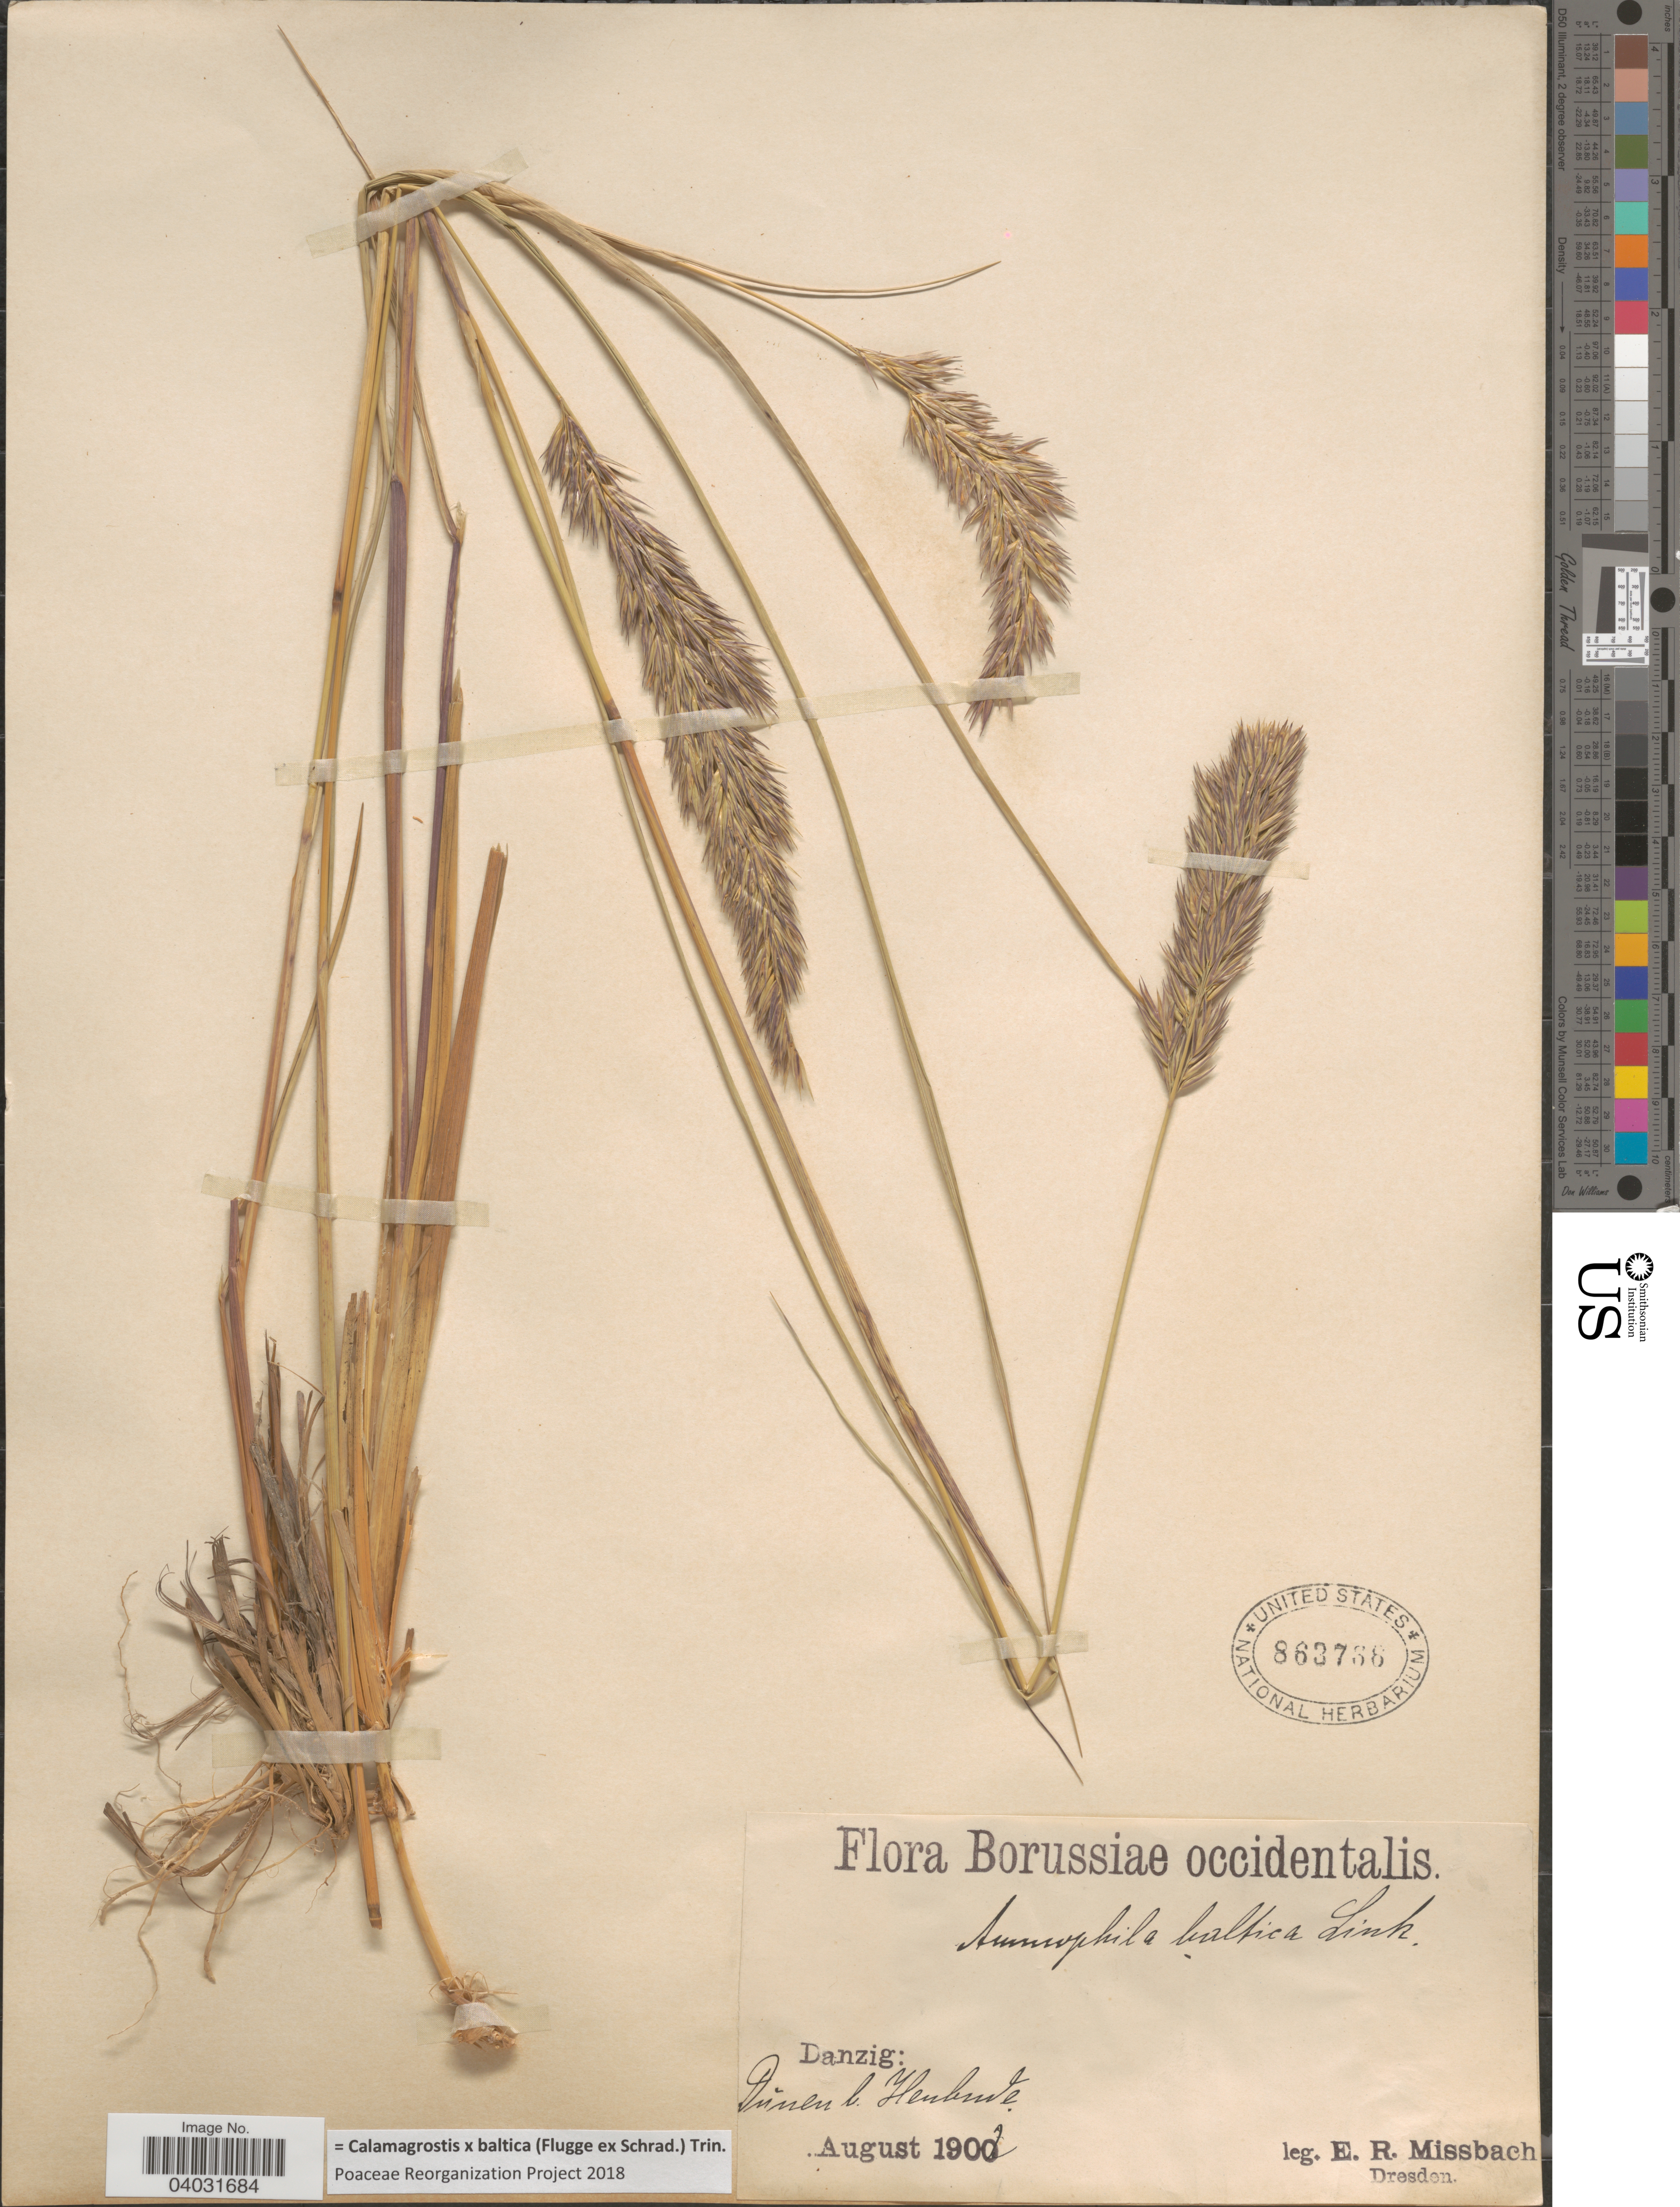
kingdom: Plantae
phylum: Tracheophyta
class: Liliopsida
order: Poales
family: Poaceae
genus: Calamagrostis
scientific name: Calamagrostis x baltica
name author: (Flüggé ex Schrad.) Trin.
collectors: E. Missbach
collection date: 1902-08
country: Poland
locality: Borussiae occidentalis. Danzig: Dünen b. Henbrule.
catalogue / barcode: US 863736